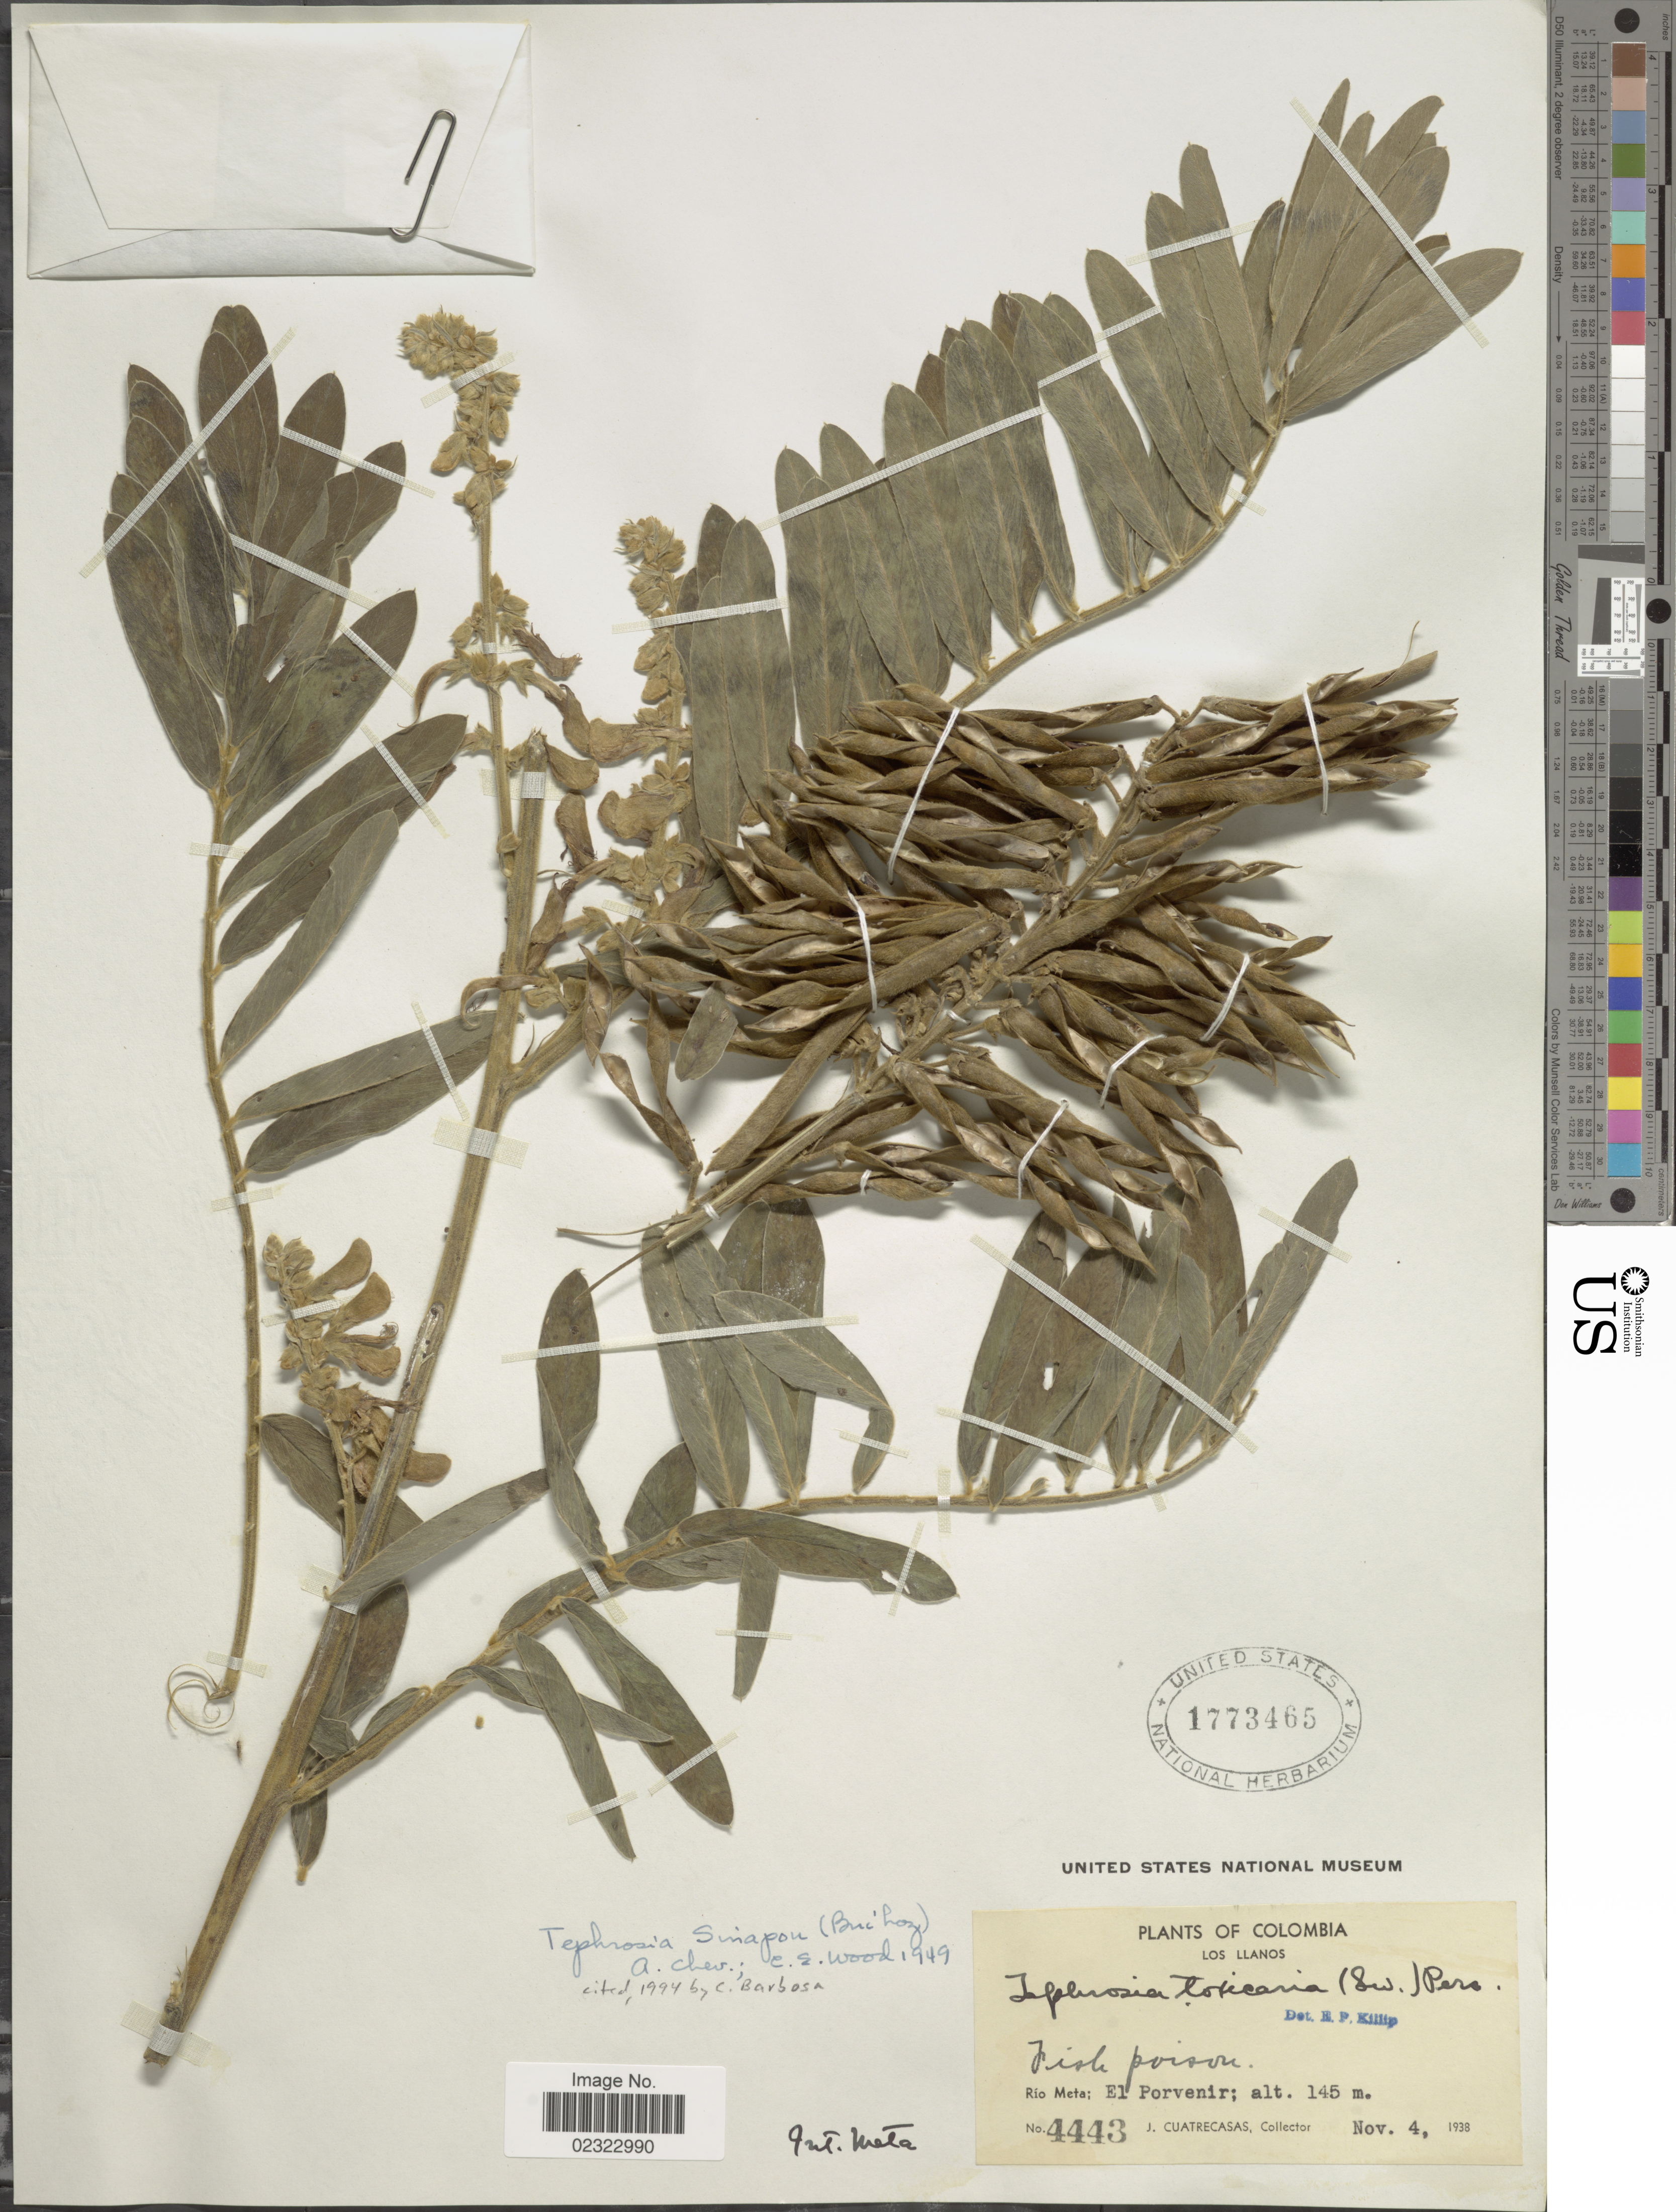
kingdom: Plantae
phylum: Tracheophyta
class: Magnoliopsida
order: Fabales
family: Fabaceae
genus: Tephrosia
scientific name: Tephrosia sinapou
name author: (Buc'hoz) A. Chev.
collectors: J. Cuatrecasas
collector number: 4443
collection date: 1938-11-04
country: Colombia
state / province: Meta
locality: Los Llanos, Rio Meta: El Porvenir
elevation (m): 145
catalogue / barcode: US 1773465